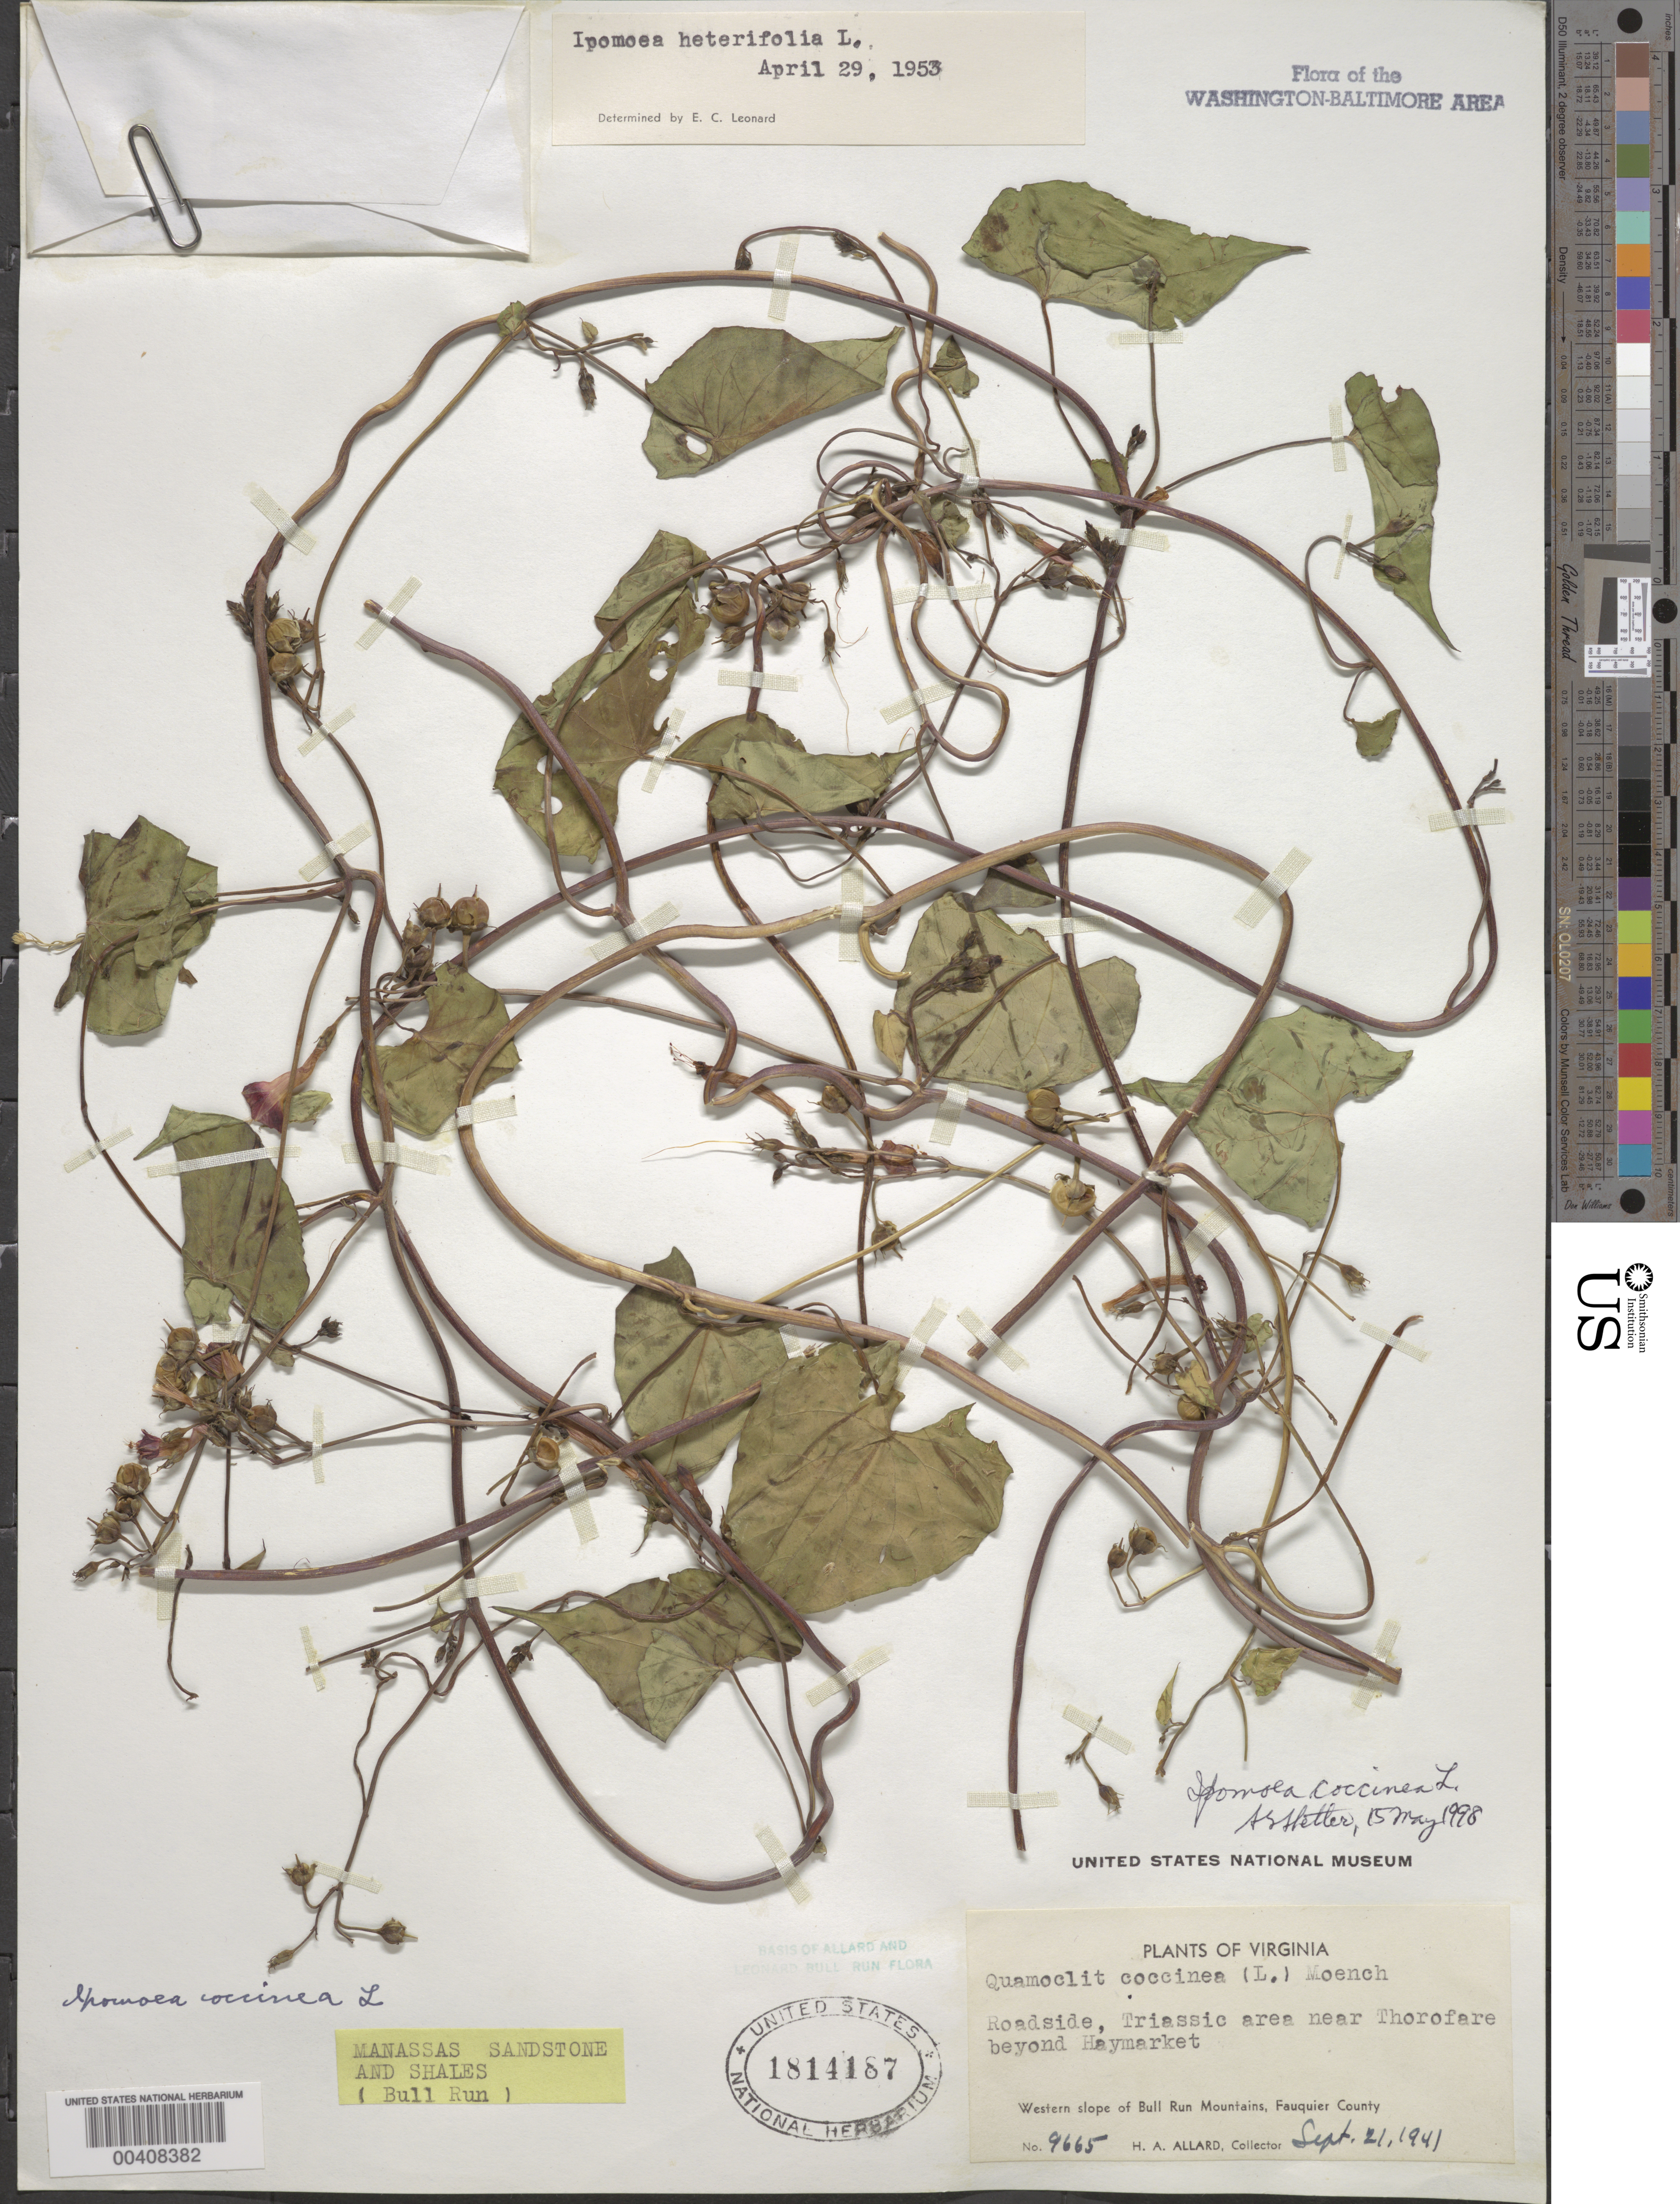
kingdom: Plantae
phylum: Tracheophyta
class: Magnoliopsida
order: Solanales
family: Convolvulaceae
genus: Ipomoea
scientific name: Ipomoea coccinea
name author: L.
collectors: H. A. Allard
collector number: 9665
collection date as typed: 21 Sep 1941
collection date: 1941-09-21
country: United States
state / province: Virginia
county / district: Fauquier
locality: Bull Run Mountains Bull Run Mts.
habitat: Roadside, Manassas sandstone and shales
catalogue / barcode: US 1814187